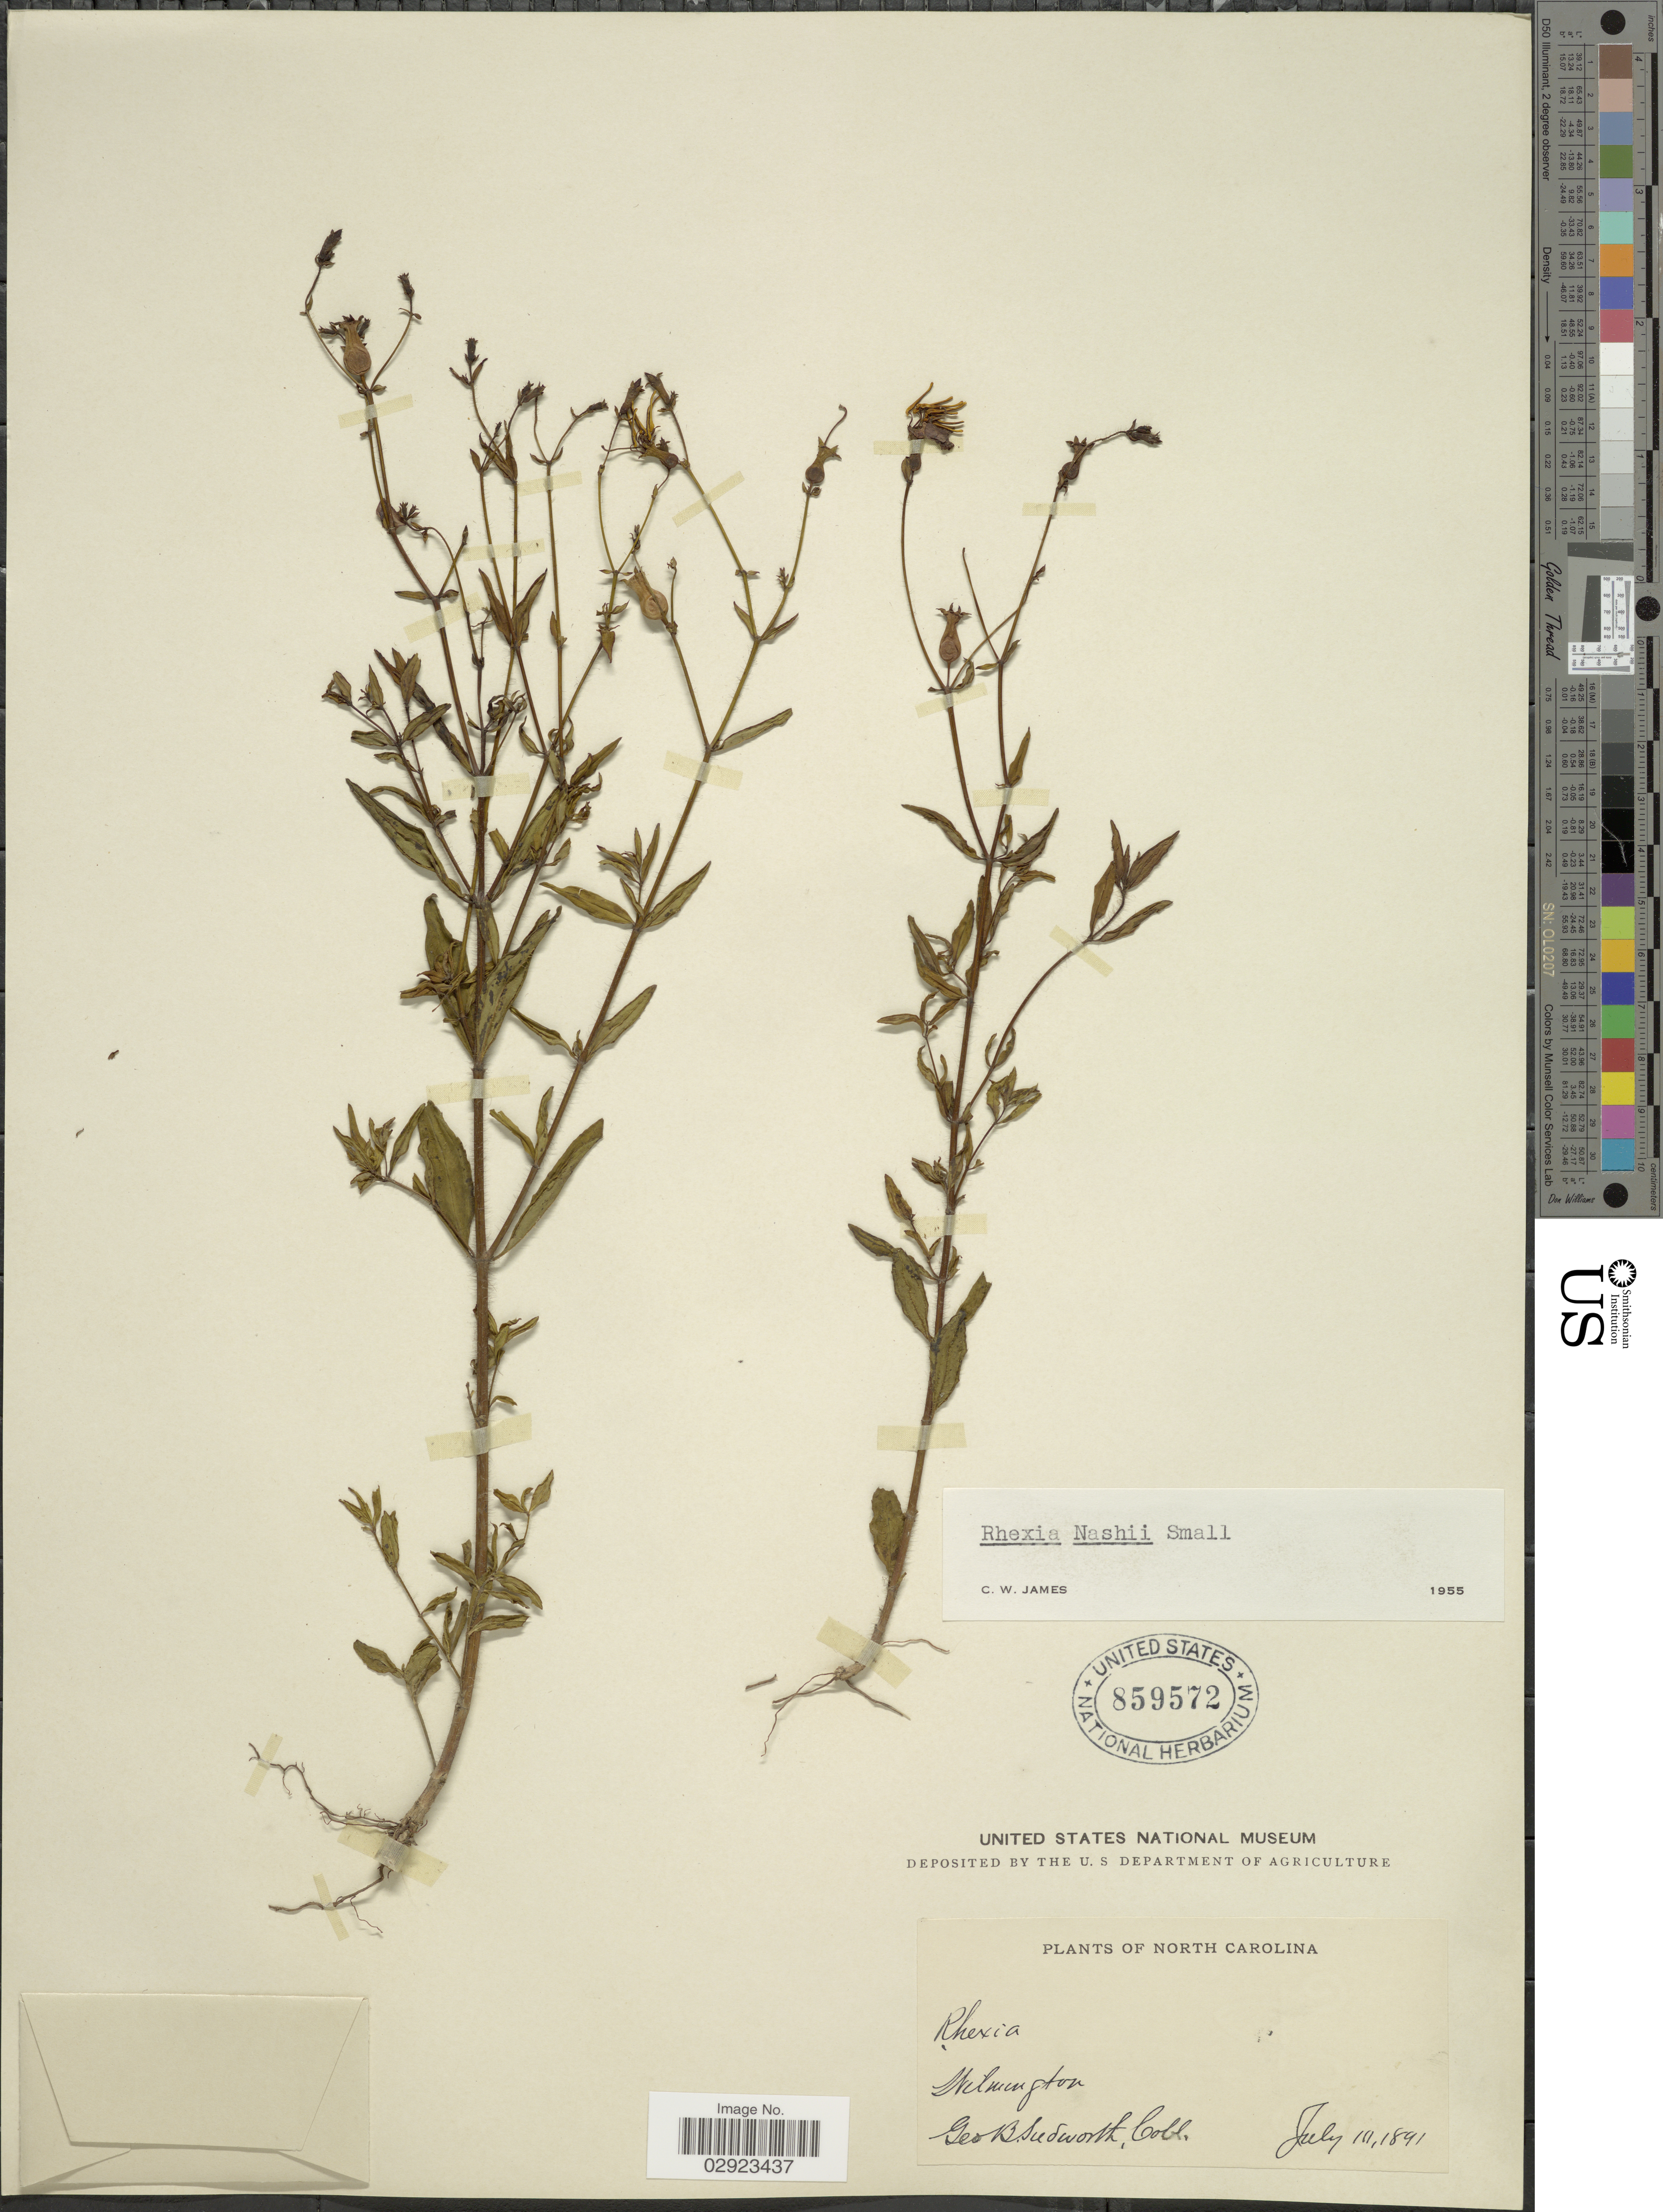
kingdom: Plantae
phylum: Tracheophyta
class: Magnoliopsida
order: Myrtales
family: Melastomataceae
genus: Rhexia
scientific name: Rhexia nashii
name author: Small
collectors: G. B. Sudworth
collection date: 1891-07-10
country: United States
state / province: North Carolina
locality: Wilmington.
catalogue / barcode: US 859572